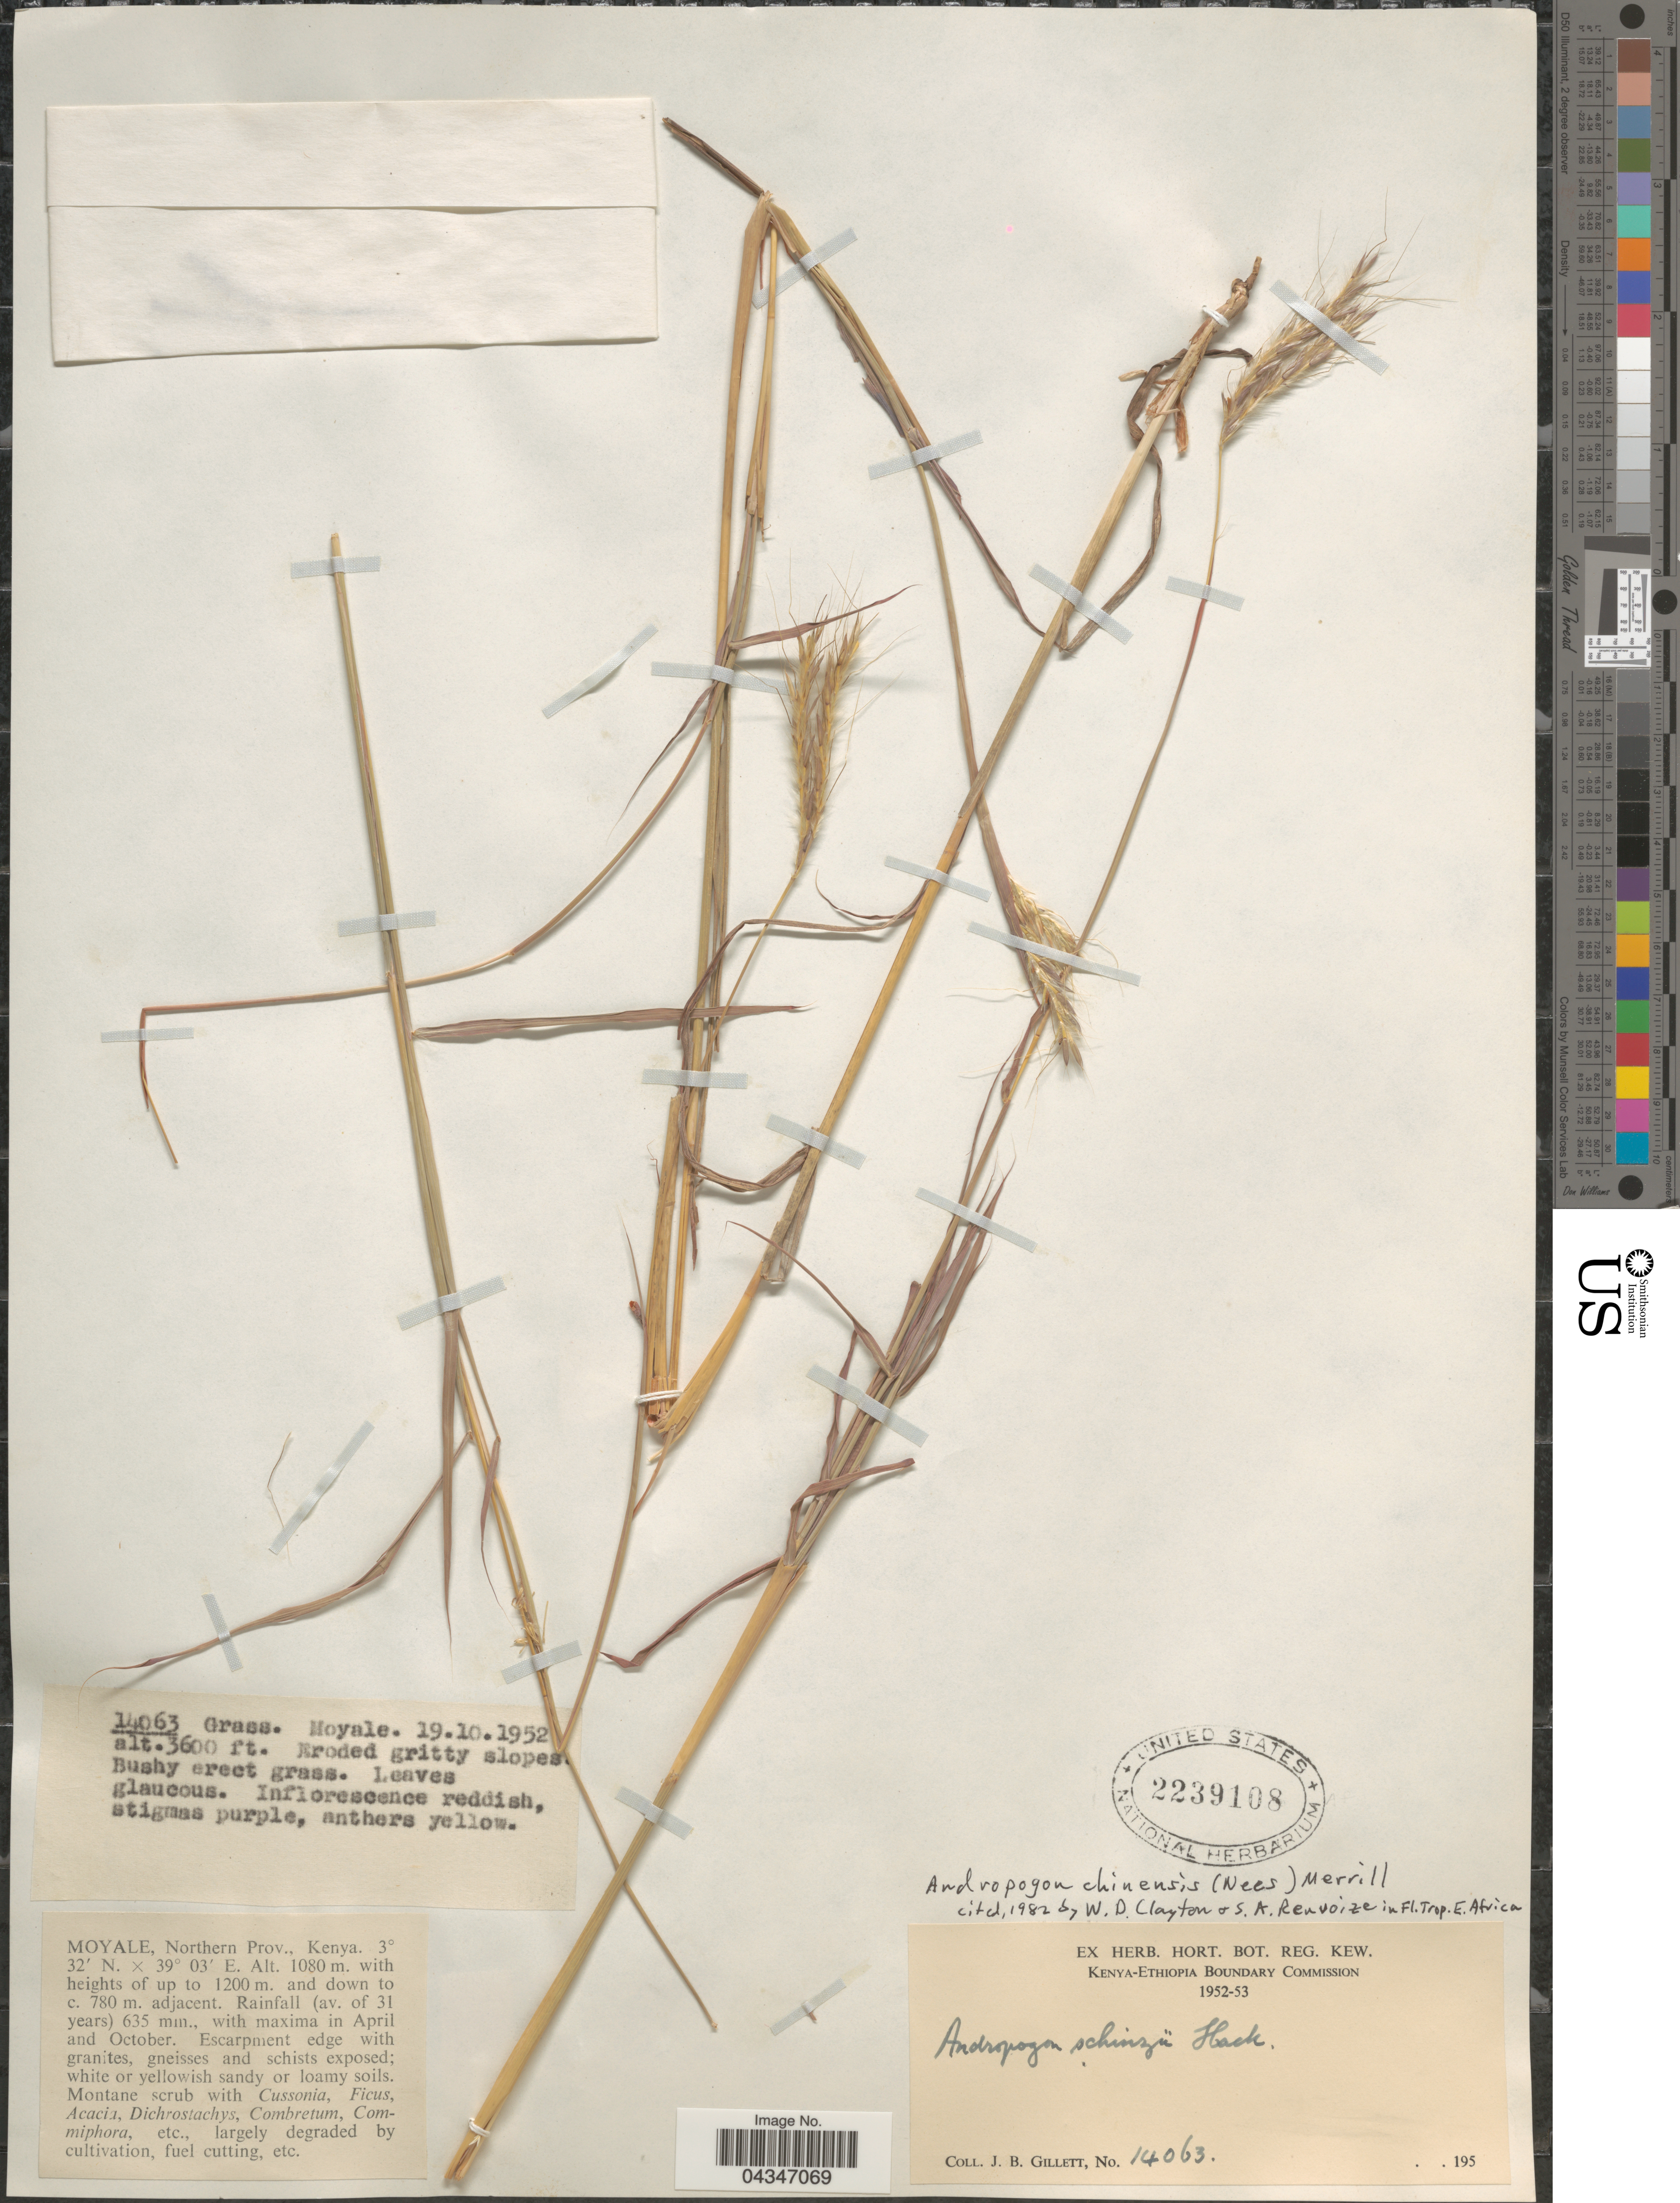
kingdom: Plantae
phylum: Tracheophyta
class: Liliopsida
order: Poales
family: Poaceae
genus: Andropogon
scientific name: Andropogon chinensis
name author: (Nees) Merr.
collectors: J. B. Gillett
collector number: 14063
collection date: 1952-10-19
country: Kenya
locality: Moyale, Northern Prov.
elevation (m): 1080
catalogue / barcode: US 2239108